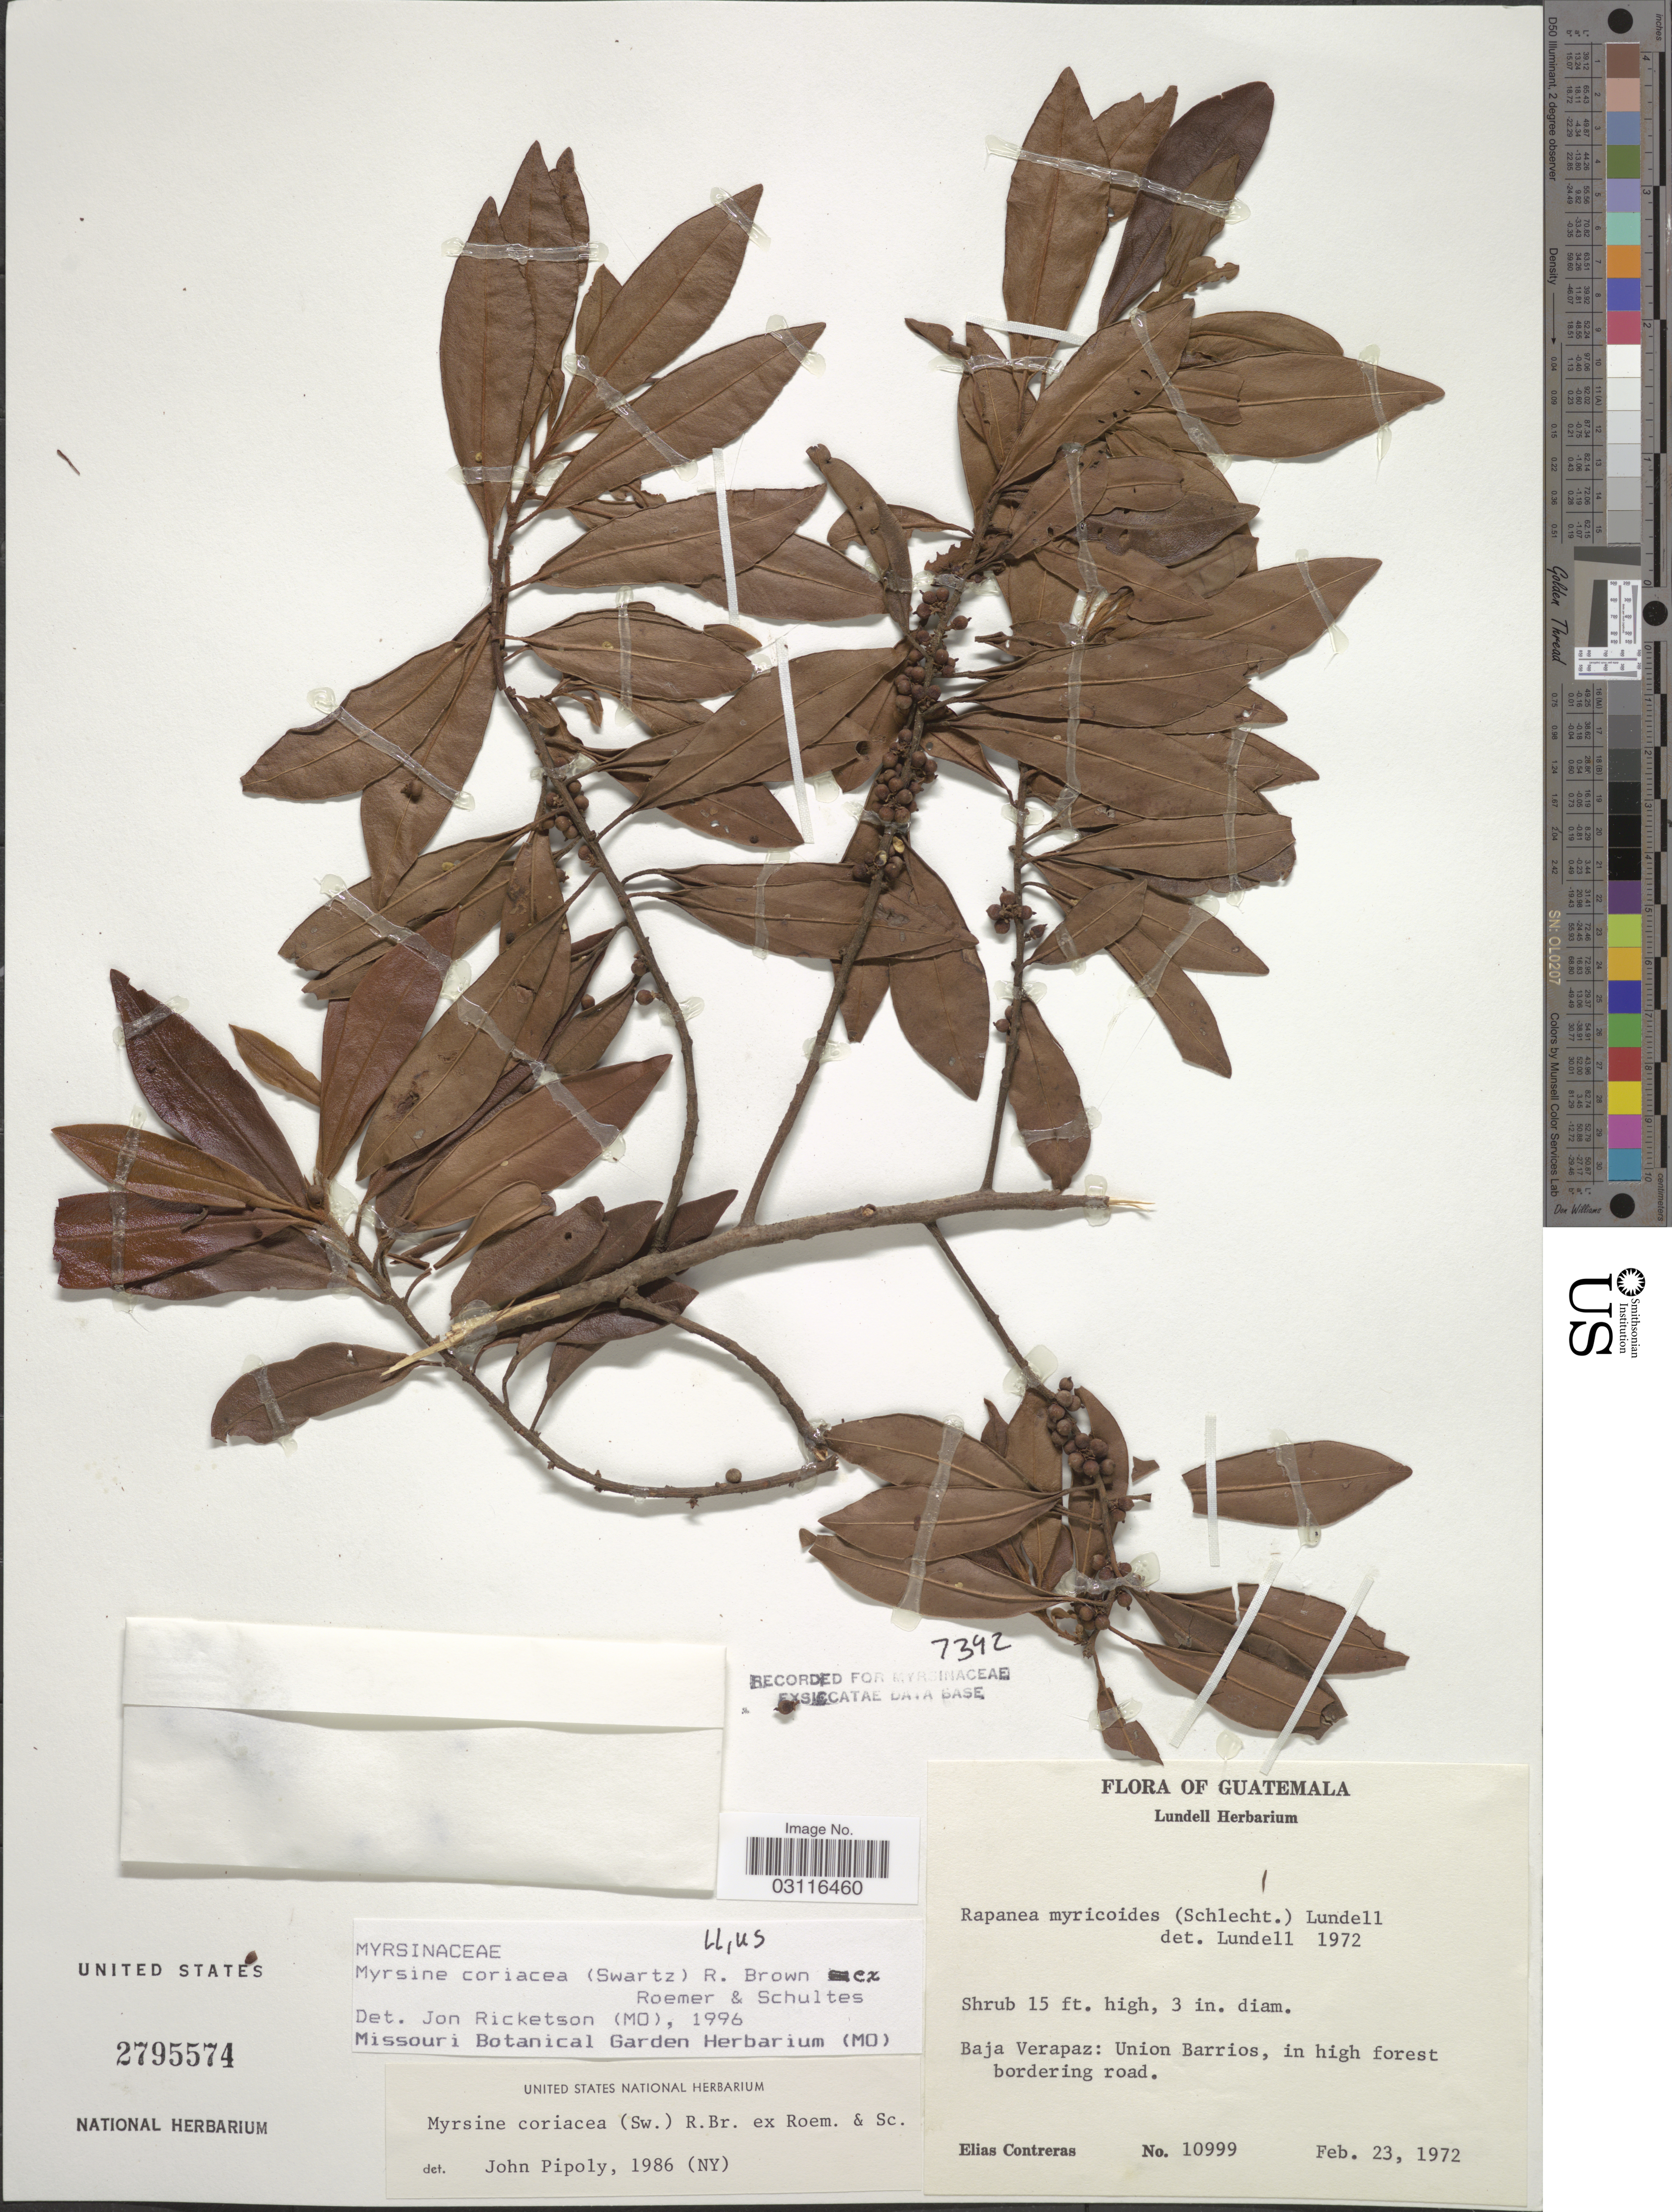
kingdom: Plantae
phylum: Tracheophyta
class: Magnoliopsida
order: Ericales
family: Primulaceae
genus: Myrsine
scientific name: Myrsine coriacea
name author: (Sw.) R. Br. ex Roem. & Schult.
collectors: E. Contreras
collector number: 10999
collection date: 1972-02-23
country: Guatemala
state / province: Baja Verapaz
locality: Union Barrios, in high forest bordering road.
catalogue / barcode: US 2795574